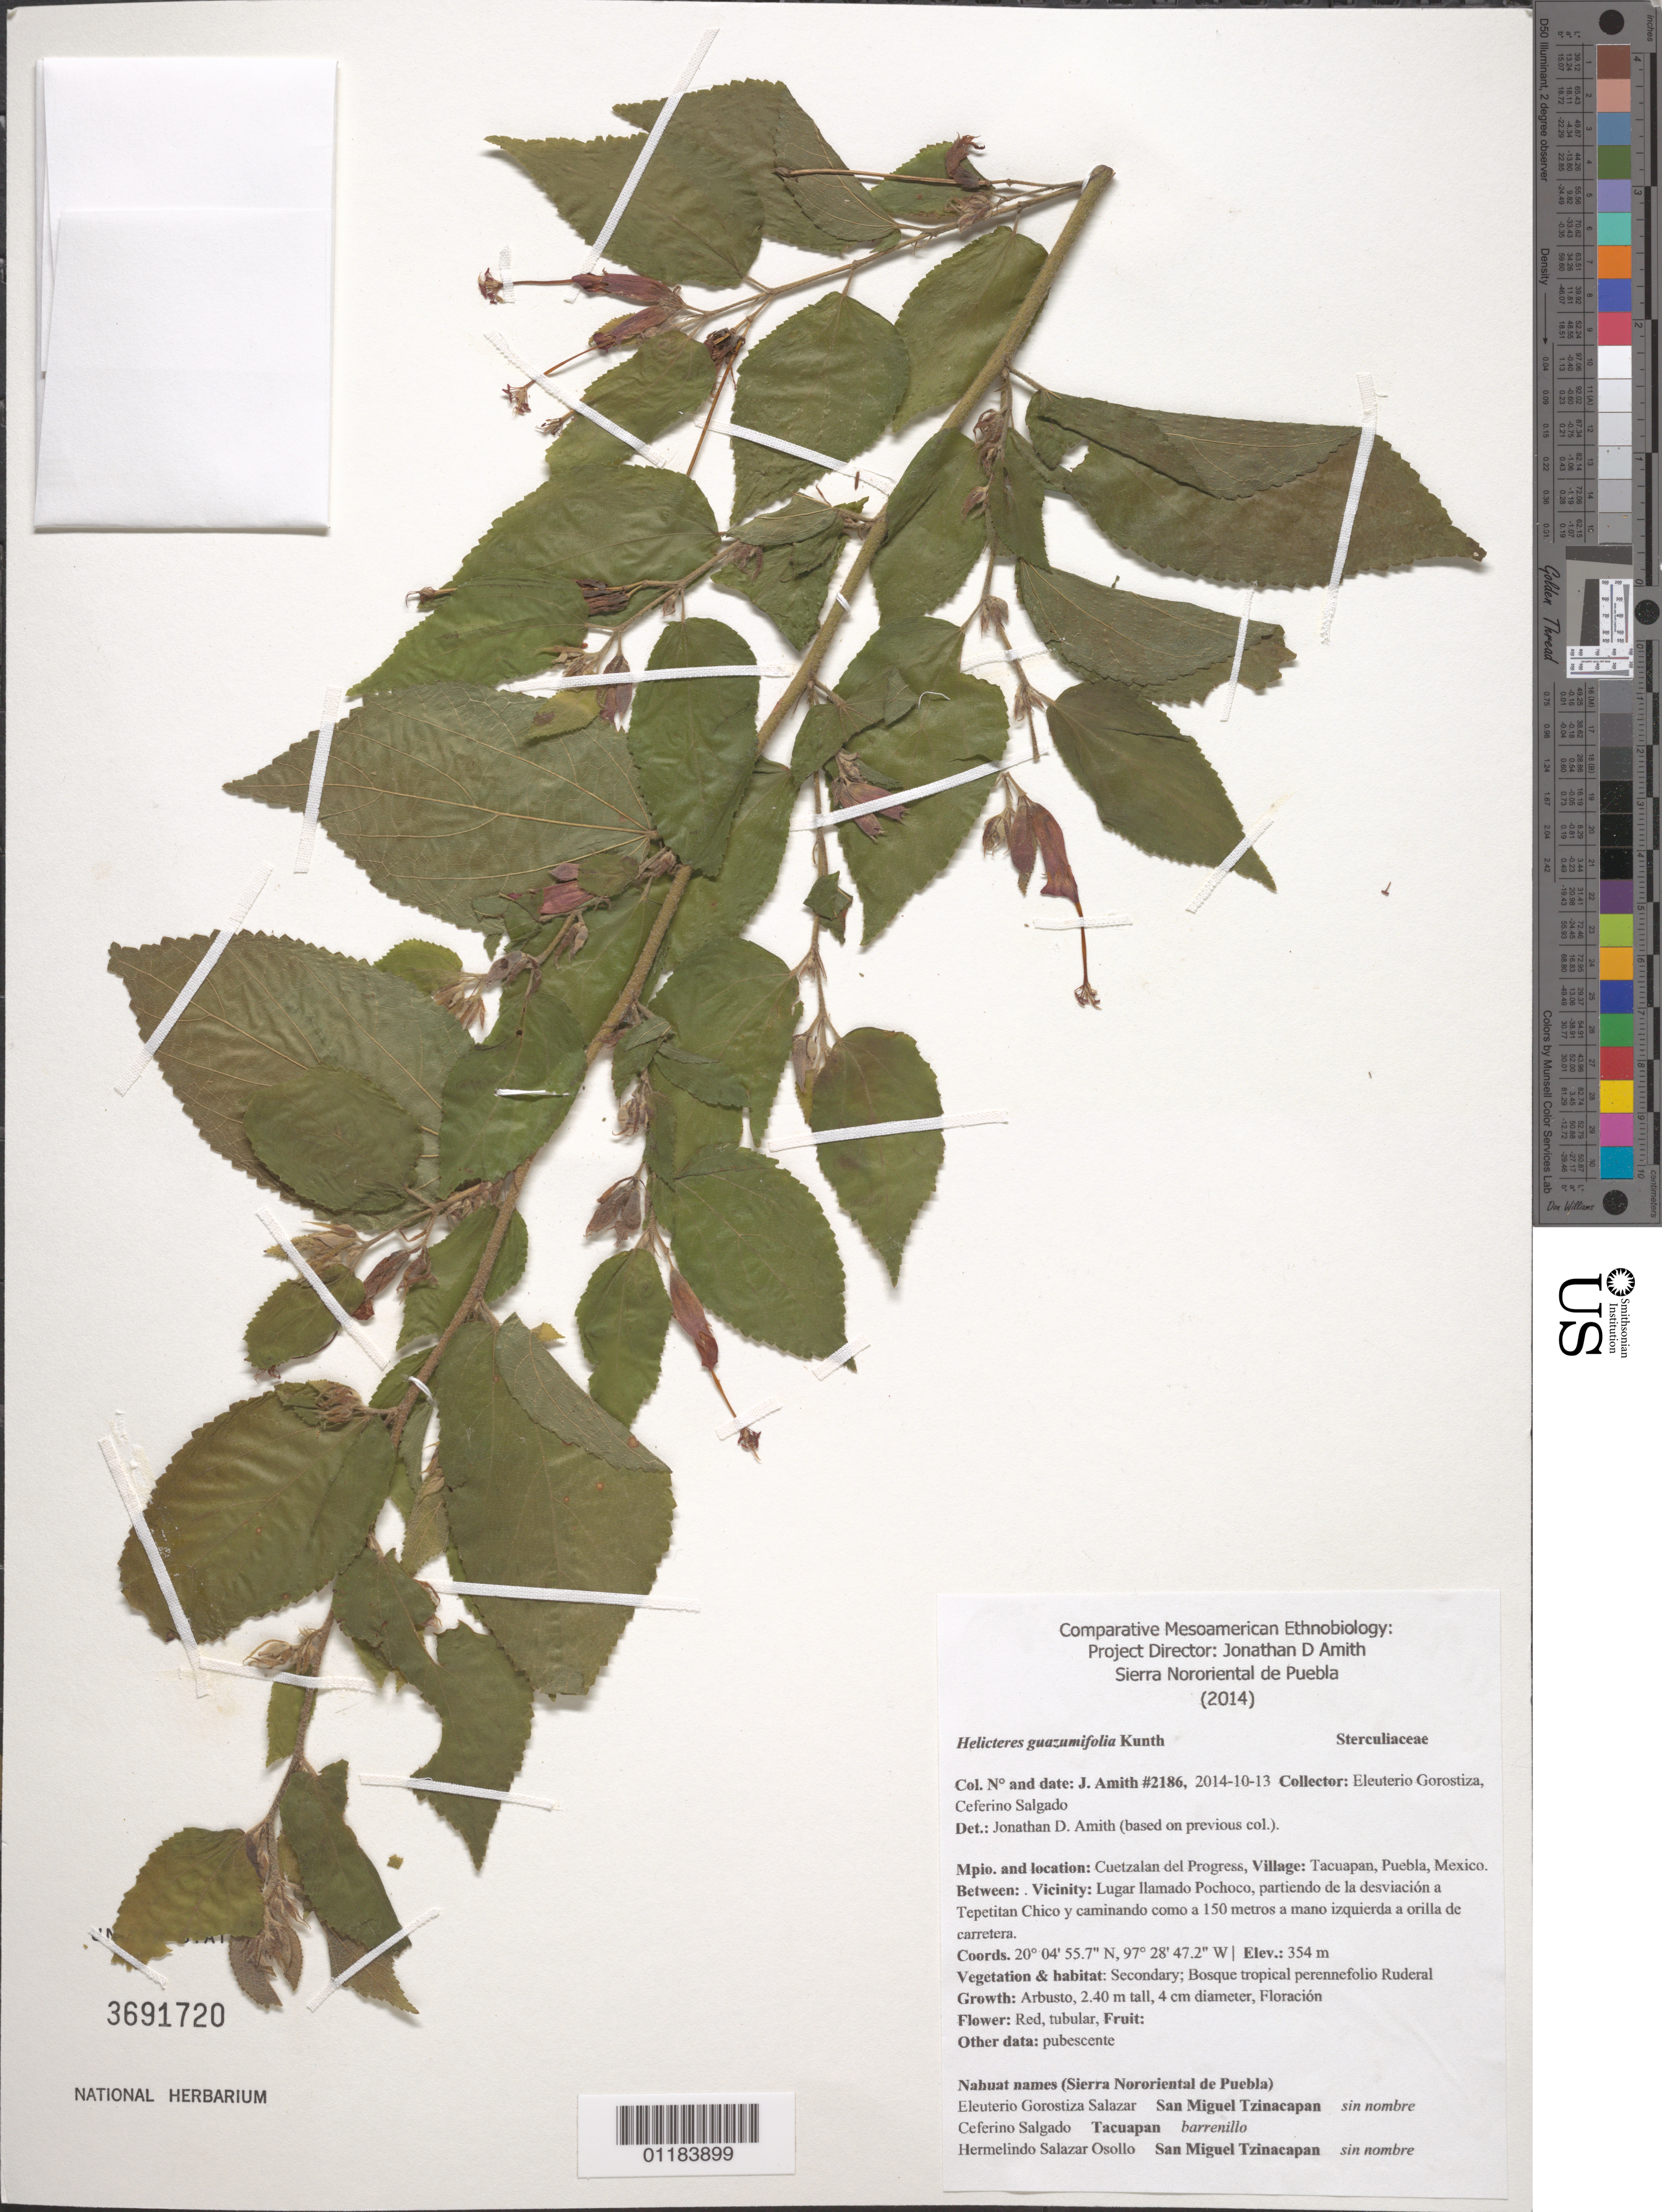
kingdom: Plantae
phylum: Tracheophyta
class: Magnoliopsida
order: Malvales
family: Malvaceae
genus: Helicteres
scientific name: Helicteres guazumifolia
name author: Kunth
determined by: Amith, Jonathan D.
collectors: E. Gorostiza S. & C. Salgado Castañeda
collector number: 2186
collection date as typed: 2014-10-13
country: Mexico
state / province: Puebla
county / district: Cuetzalan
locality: Lugar llamado Pochoco, partiendo de la desviacion a Tepetitan Chico y caminando como a 150 metros a mano izquierda a orilla de carretera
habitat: secondary; bosque tropical perennefolio Ruderal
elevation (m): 354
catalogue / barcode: US 3691720